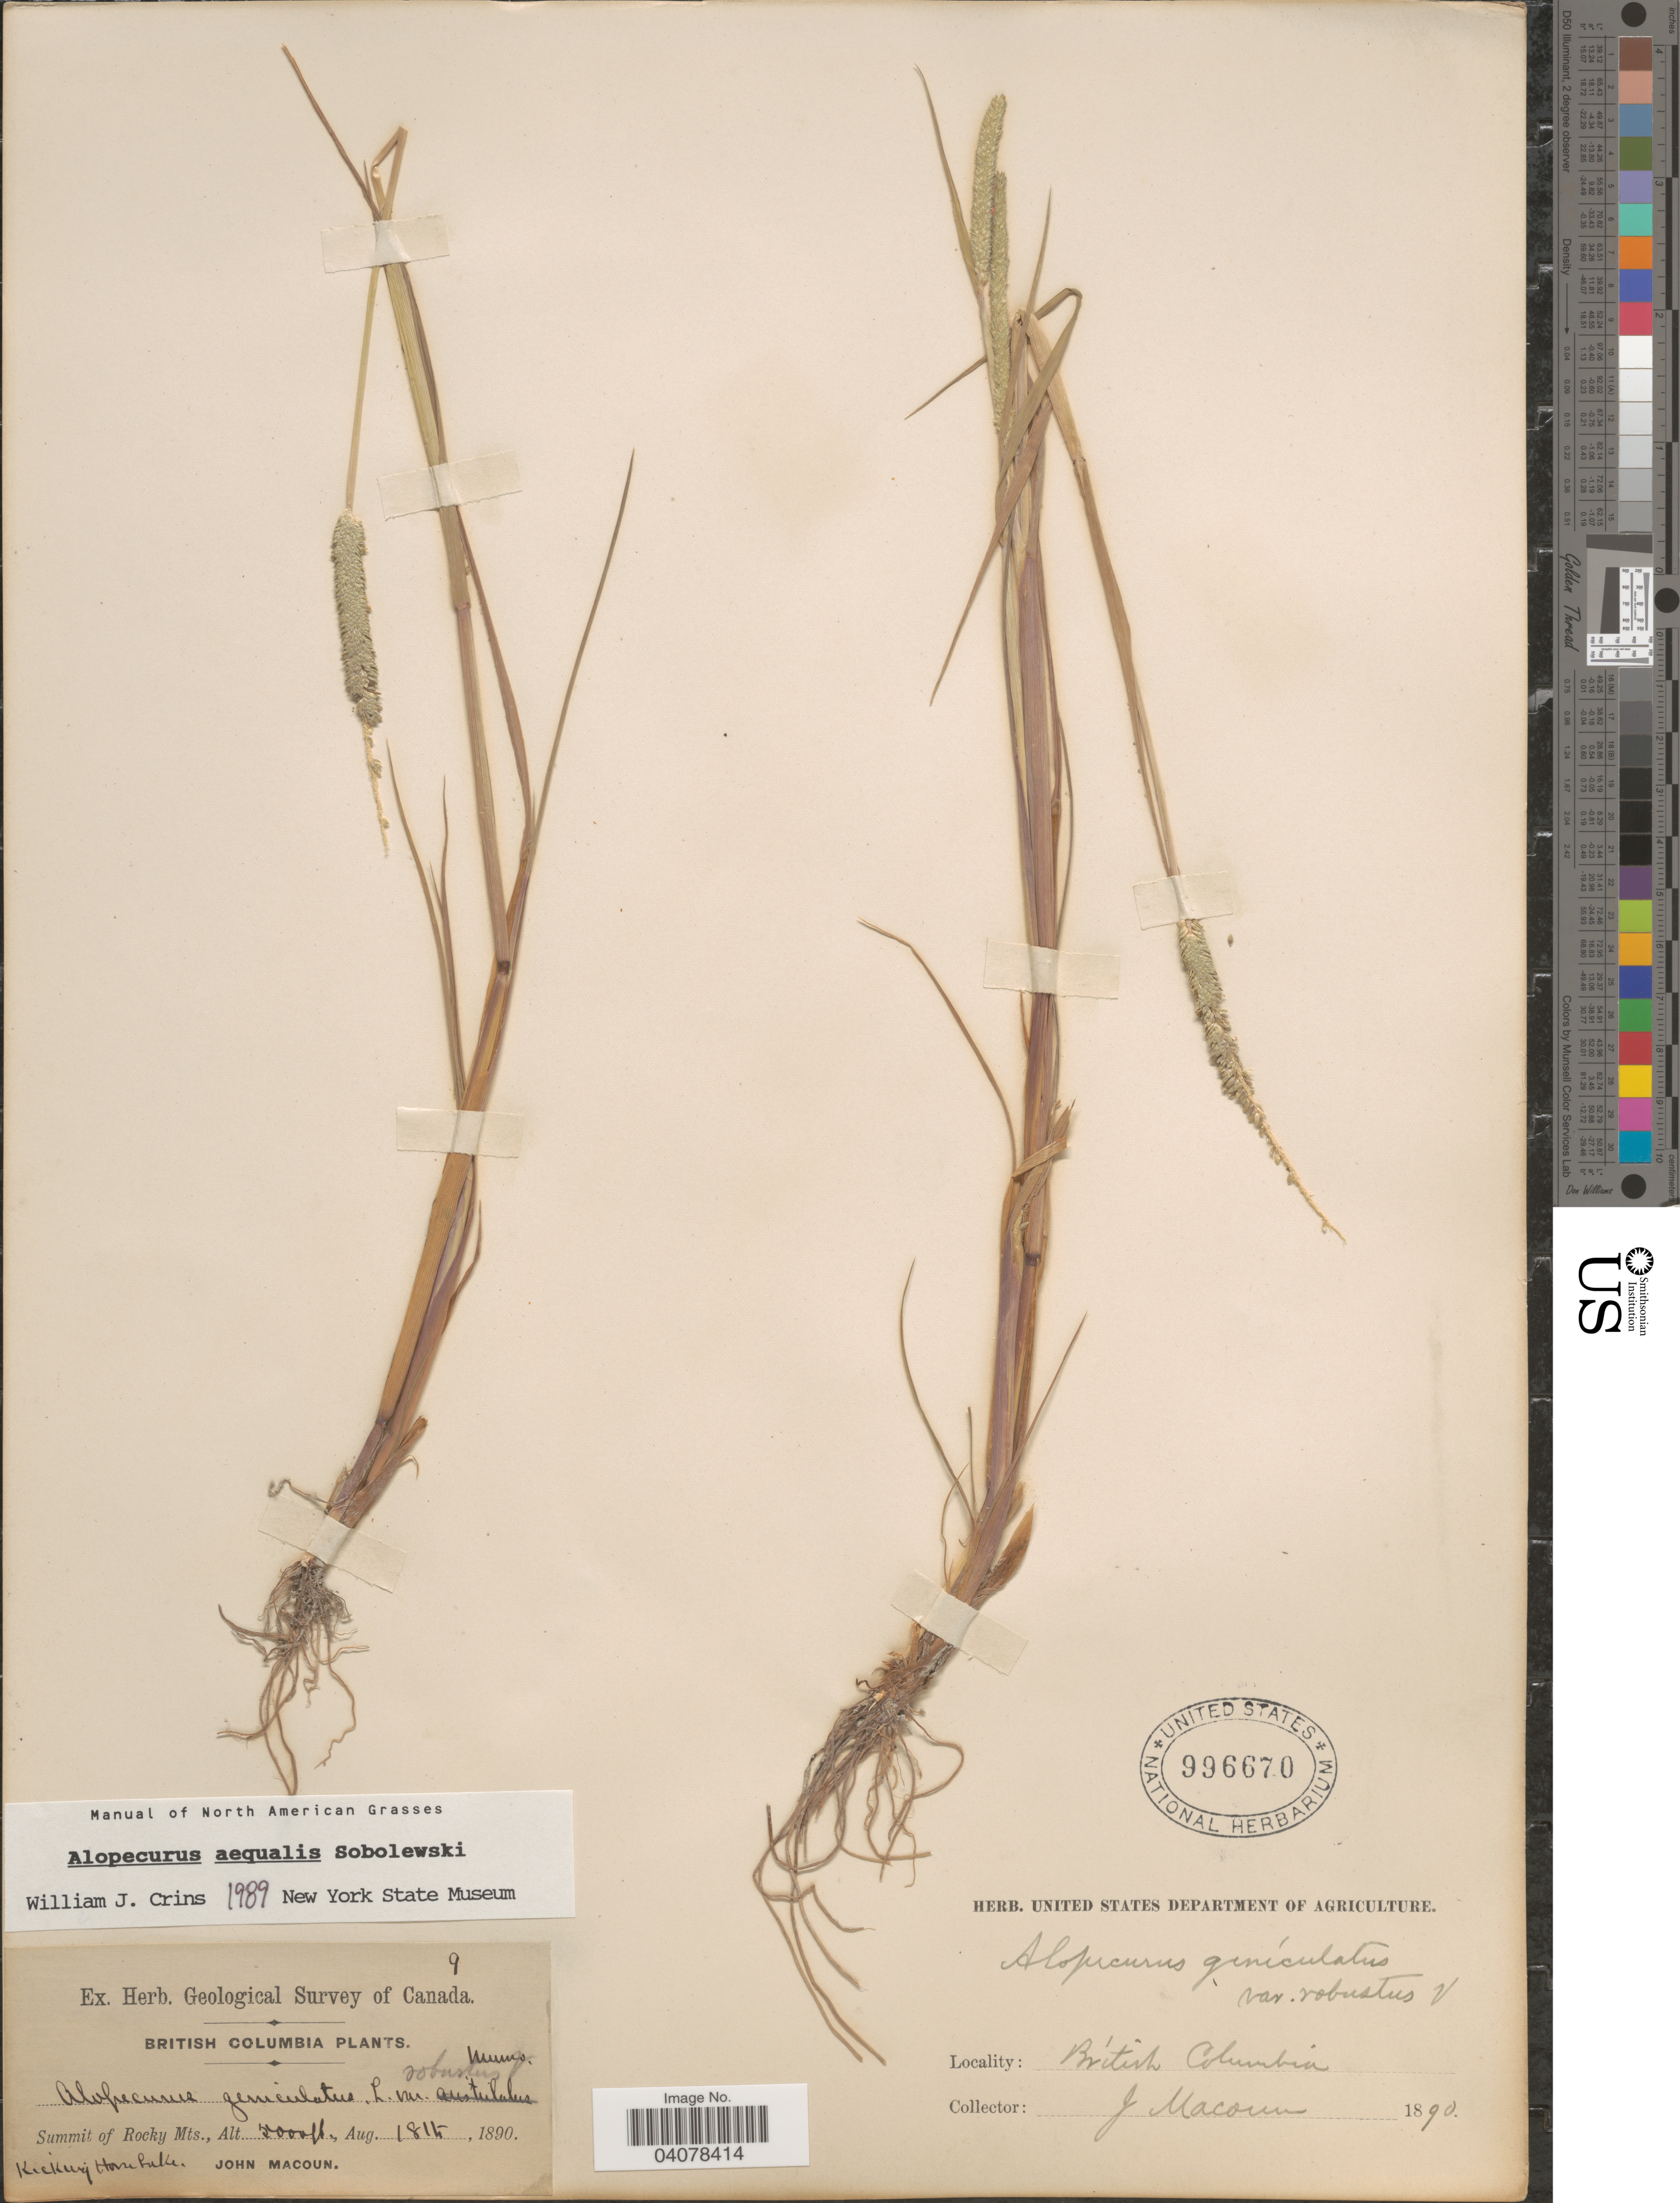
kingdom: Plantae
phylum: Tracheophyta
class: Liliopsida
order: Poales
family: Poaceae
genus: Alopecurus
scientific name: Alopecurus aequalis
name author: Sobol.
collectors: J. Macoun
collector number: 9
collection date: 1890-08-18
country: Canada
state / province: British Columbia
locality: Herb. Geological Survey of Canada. Summit of Rocky Mts. Kicking Horse Lake.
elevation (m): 1524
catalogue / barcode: US 996670